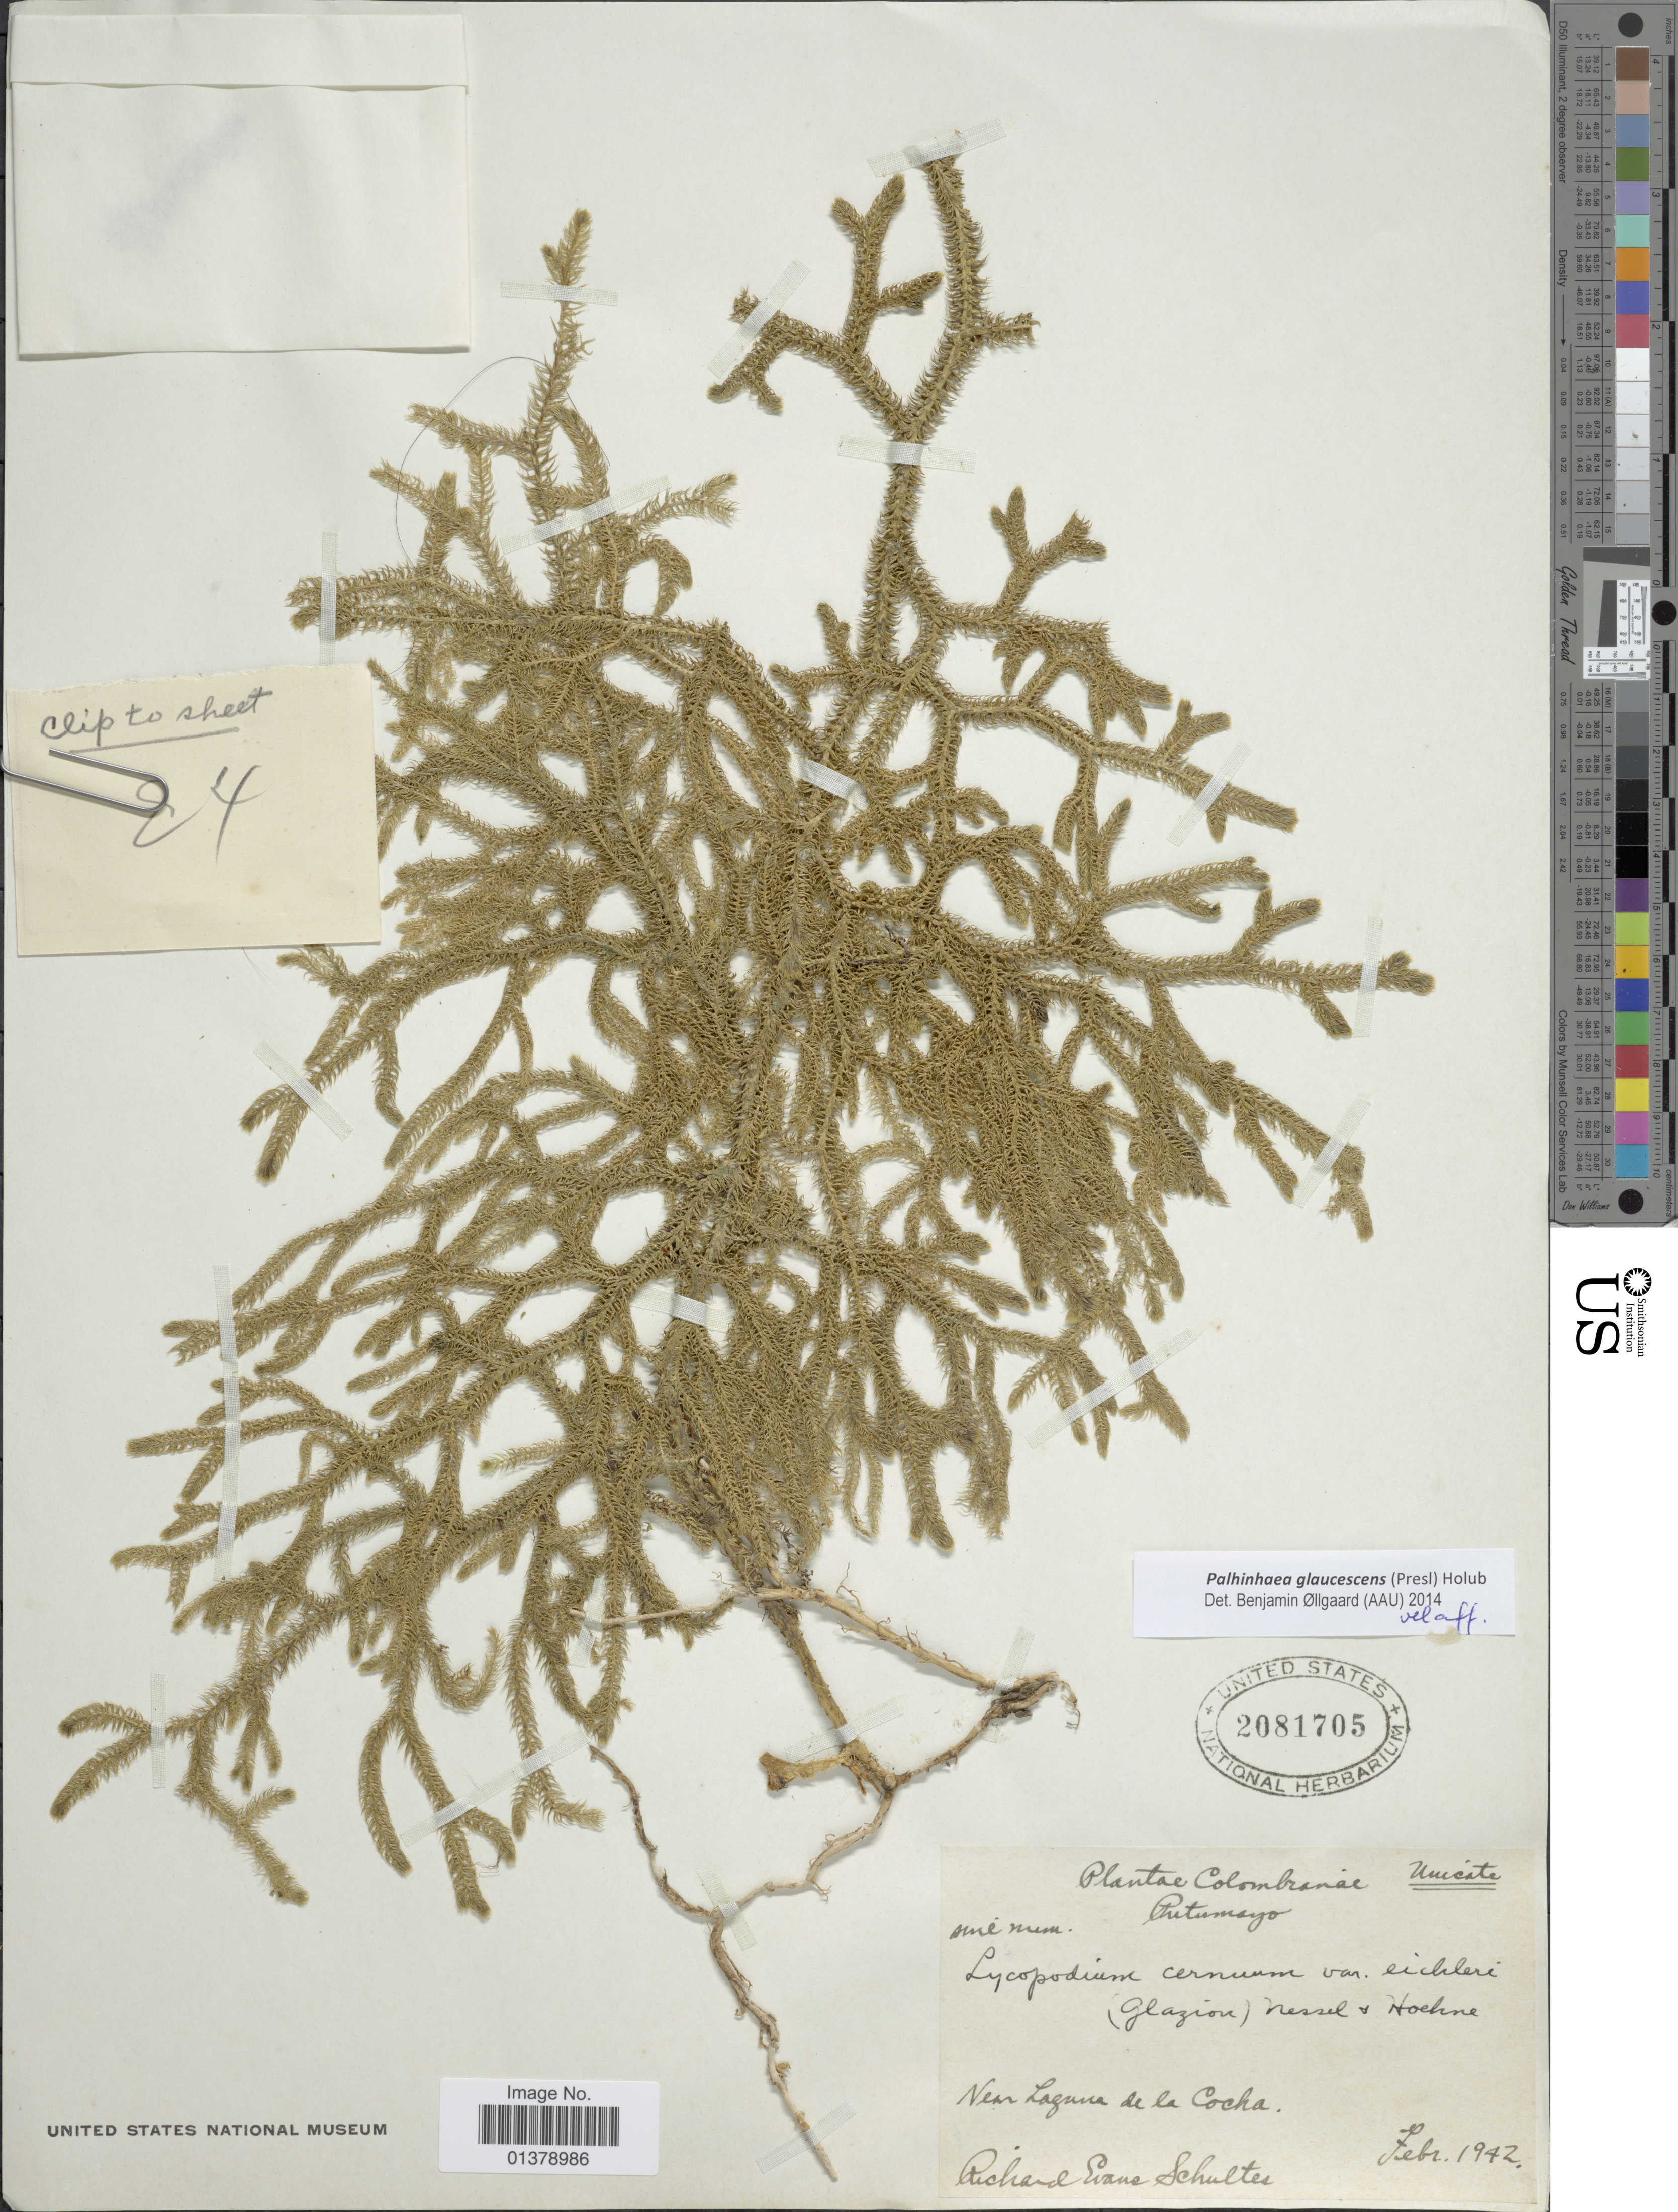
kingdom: Plantae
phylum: Tracheophyta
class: Lycopodiopsida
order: Lycopodiales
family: Lycopodiaceae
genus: Palhinhaea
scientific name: Palhinhaea cernua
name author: (L.) Vasc. & Franco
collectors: R. E. Schultes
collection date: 1942-02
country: Colombia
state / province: Putumayo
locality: Near Laguna de la Cocha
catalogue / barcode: US 2081705